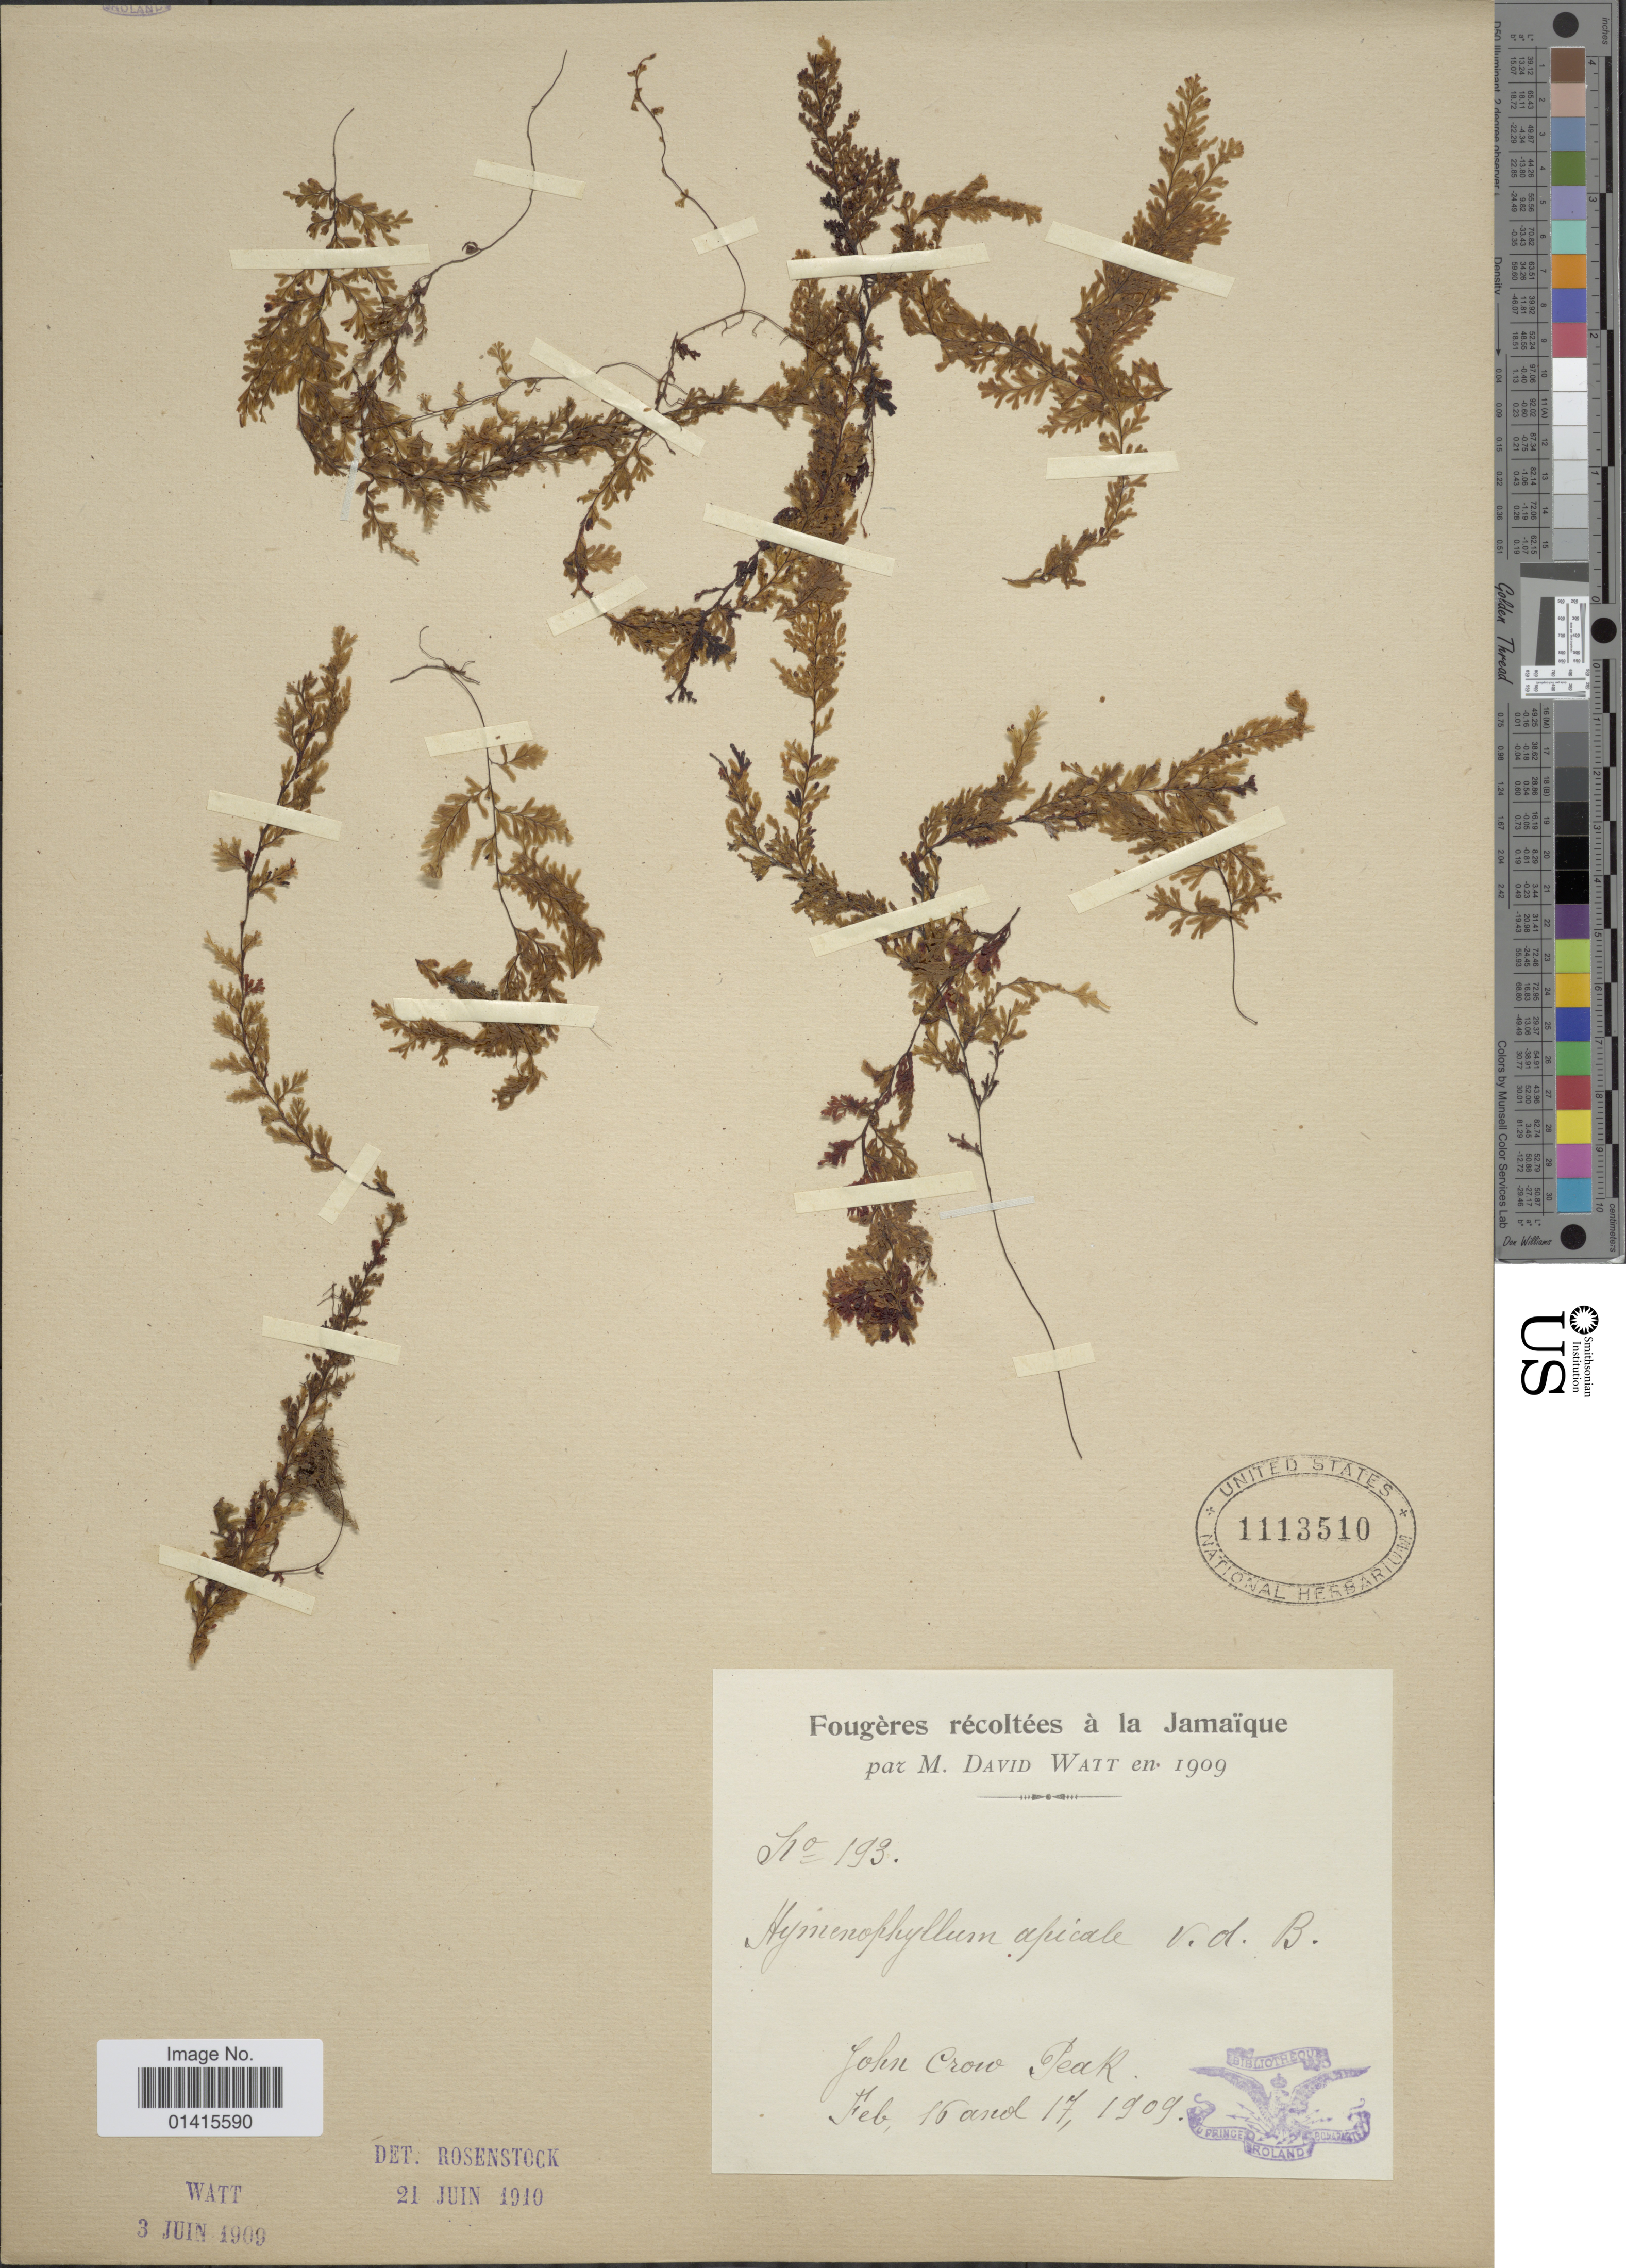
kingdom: Plantae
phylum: Tracheophyta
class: Polypodiopsida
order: Hymenophyllales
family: Hymenophyllaceae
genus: Hymenophyllum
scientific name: Hymenophyllum undulatum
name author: (Sw.) Sw.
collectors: M. Watt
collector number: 193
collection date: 1909-02-16/1909-02-17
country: Jamaica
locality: John Crow Peak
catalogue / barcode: US 1113510